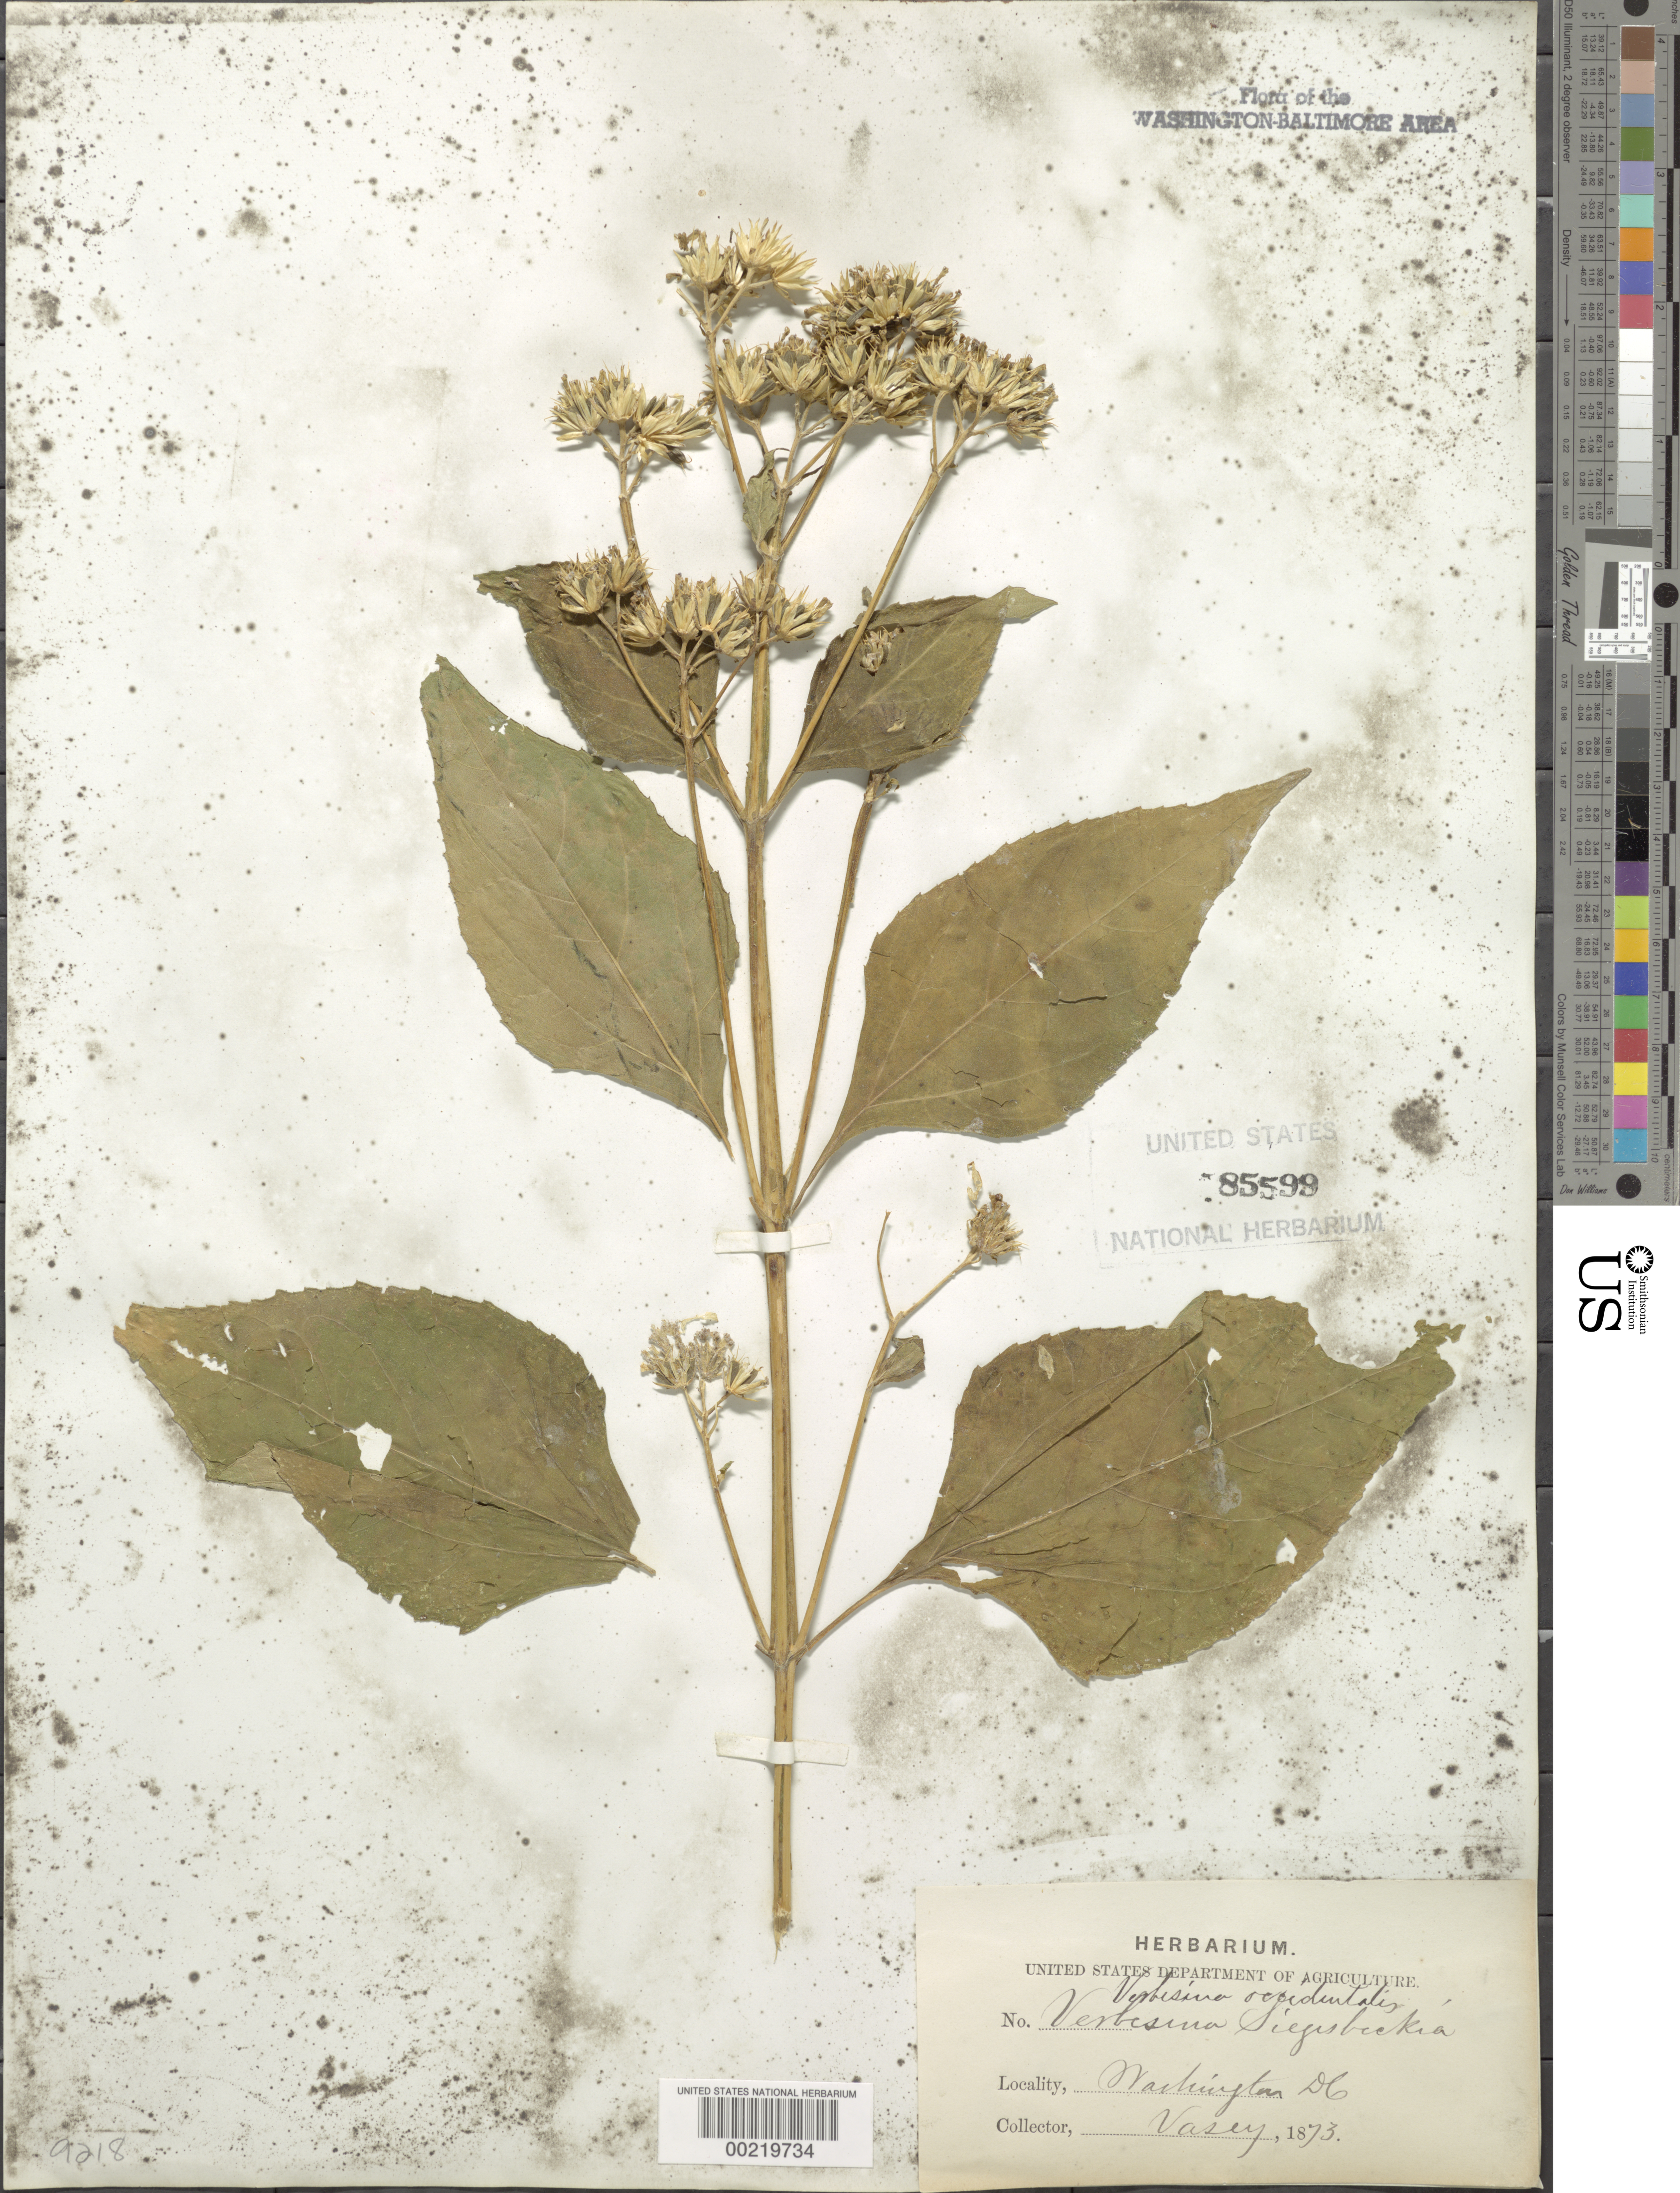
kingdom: Plantae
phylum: Tracheophyta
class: Magnoliopsida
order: Asterales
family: Asteraceae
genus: Verbesina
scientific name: Verbesina occidentalis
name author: (L.) Walter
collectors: G. Vasey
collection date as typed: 1873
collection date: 1873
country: United States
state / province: District of Columbia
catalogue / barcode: US 85599